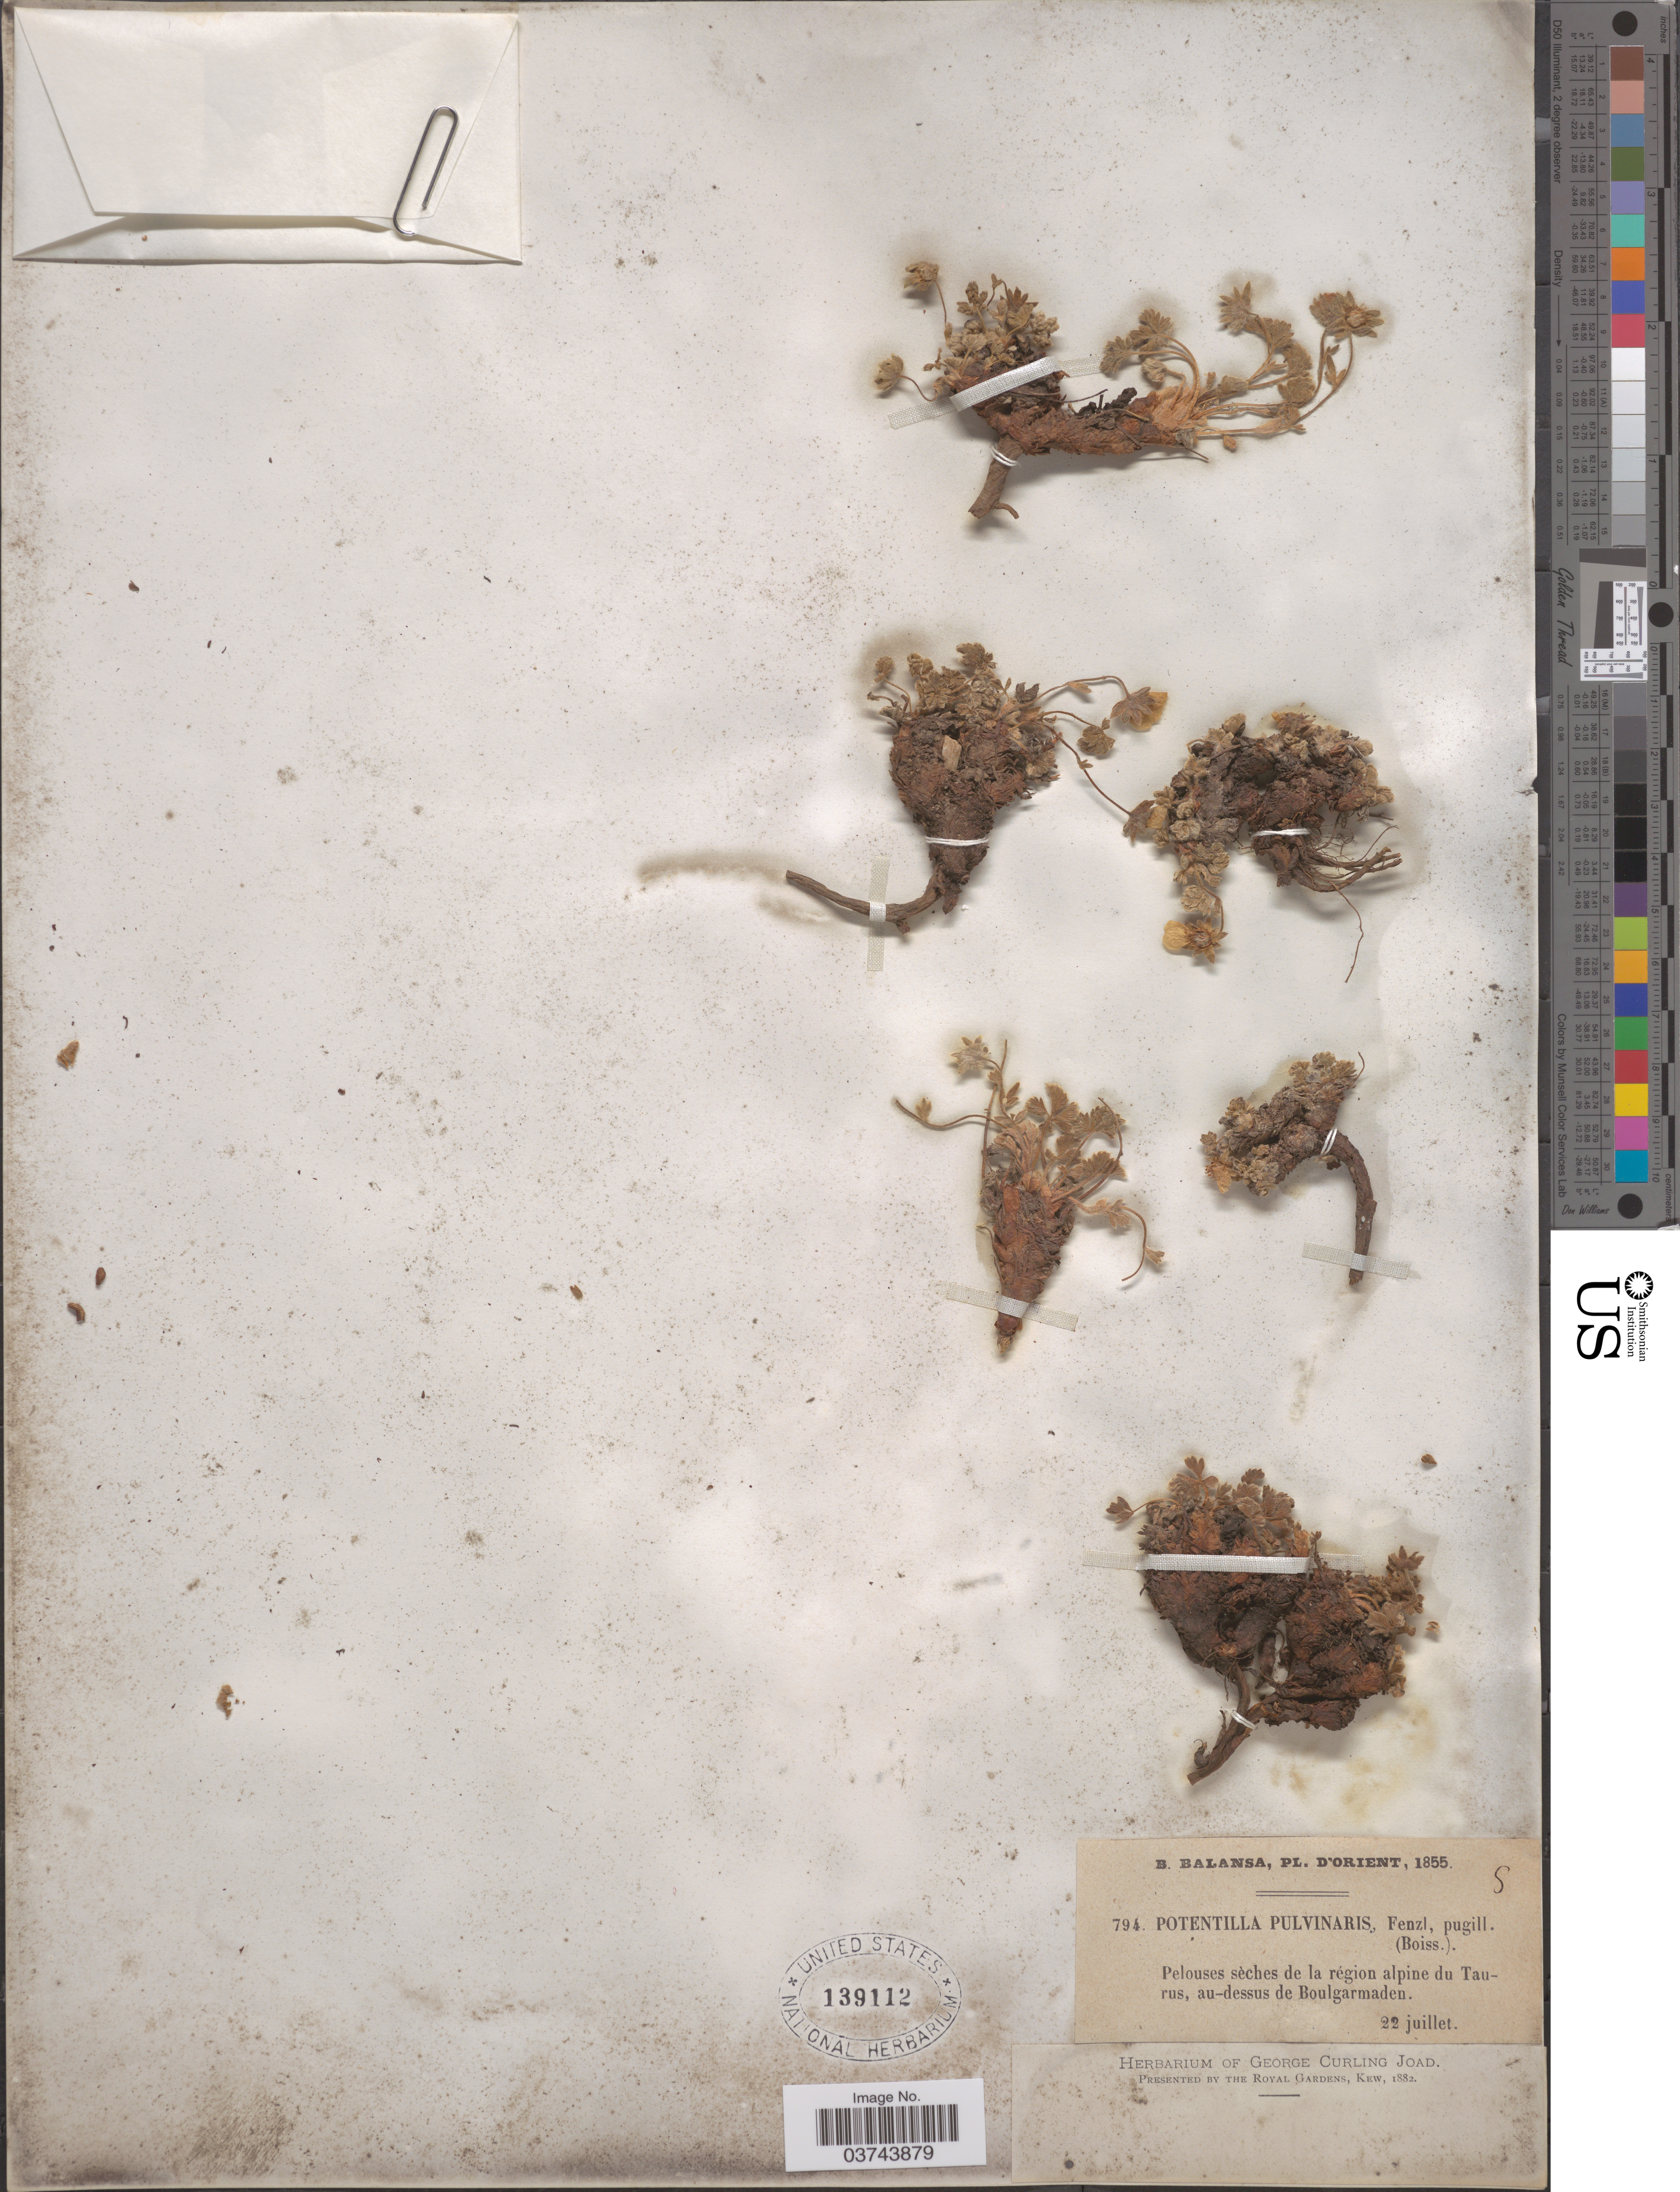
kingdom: Plantae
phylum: Tracheophyta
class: Magnoliopsida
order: Rosales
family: Rosaceae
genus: Potentilla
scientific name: Potentilla pulvinaris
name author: Fenzl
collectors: B. Balansa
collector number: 794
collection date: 1855-07-22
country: Turkey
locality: D'Orient. Pelouses sèches de la région alpine du Taurus, au-dessus de Boulgarmaden.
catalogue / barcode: US 139112